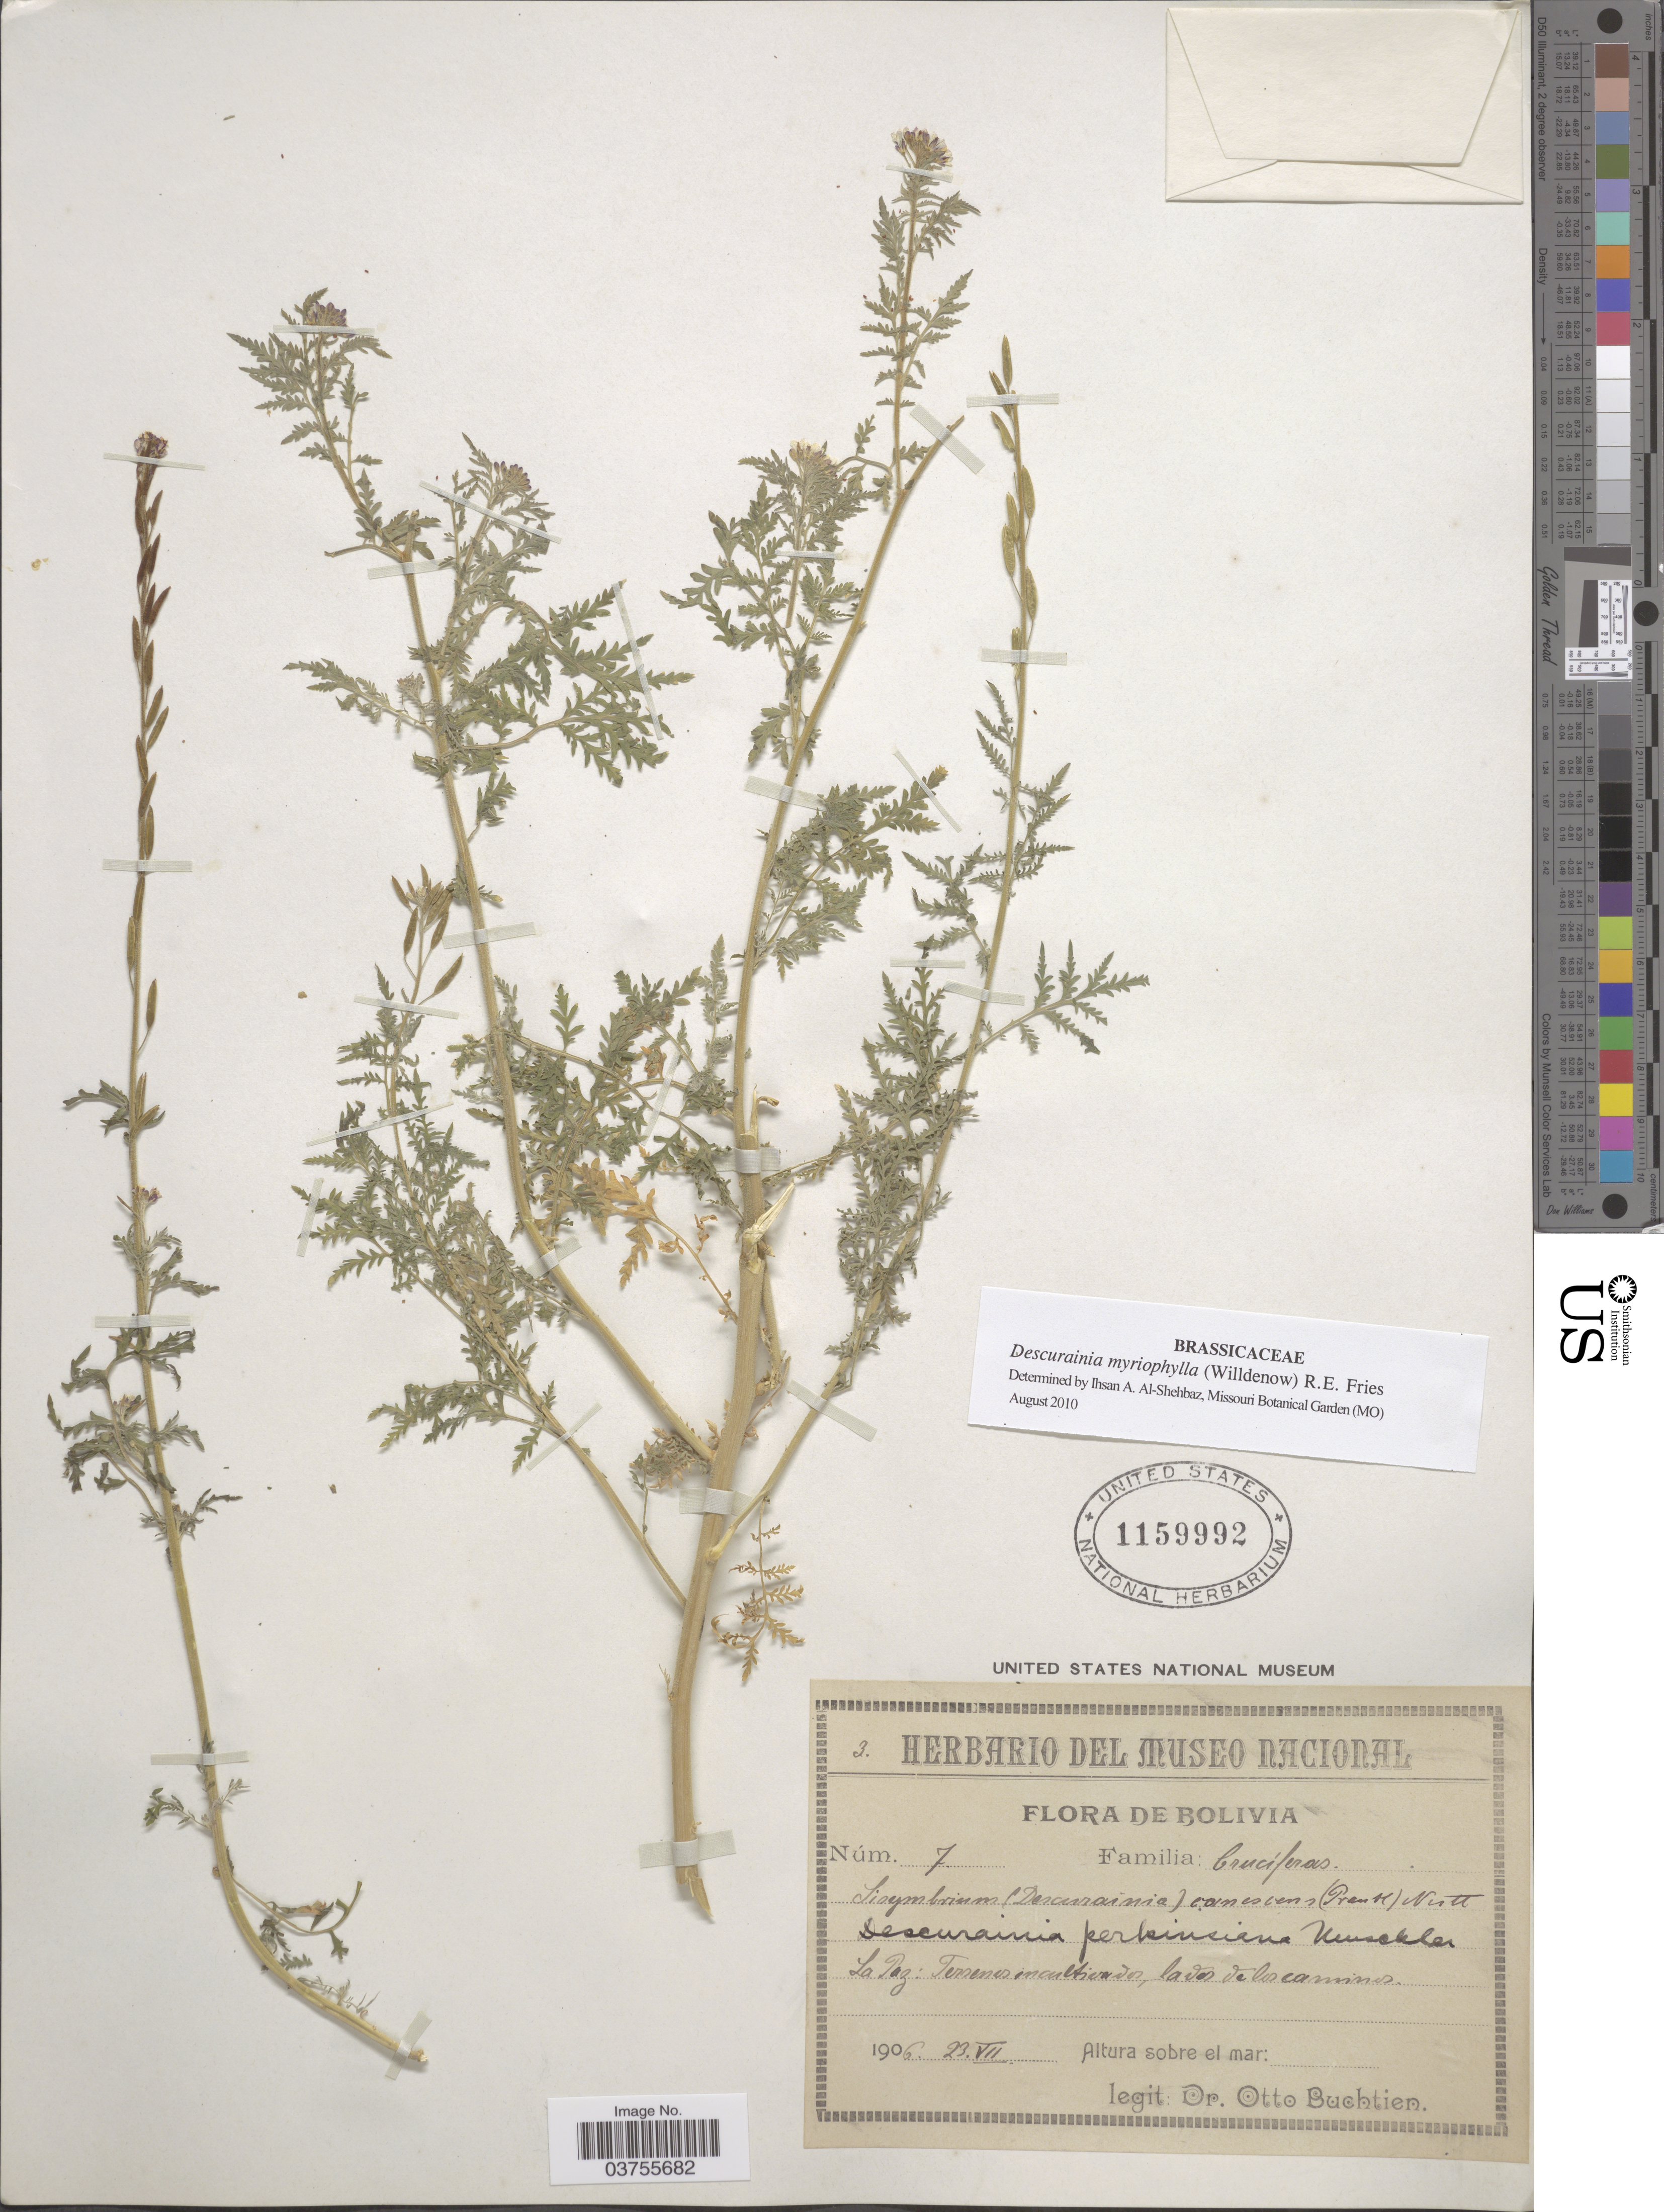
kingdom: Plantae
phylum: Tracheophyta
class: Magnoliopsida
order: Brassicales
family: Brassicaceae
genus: Descurainia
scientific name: Descurainia myriophylla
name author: (Willd.) R.E. Fr.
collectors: O. Buchtien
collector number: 7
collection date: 1906-07-23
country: Bolivia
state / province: La Paz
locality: Terrenos in cultivados, lados de los caminos.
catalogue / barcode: US 1159992